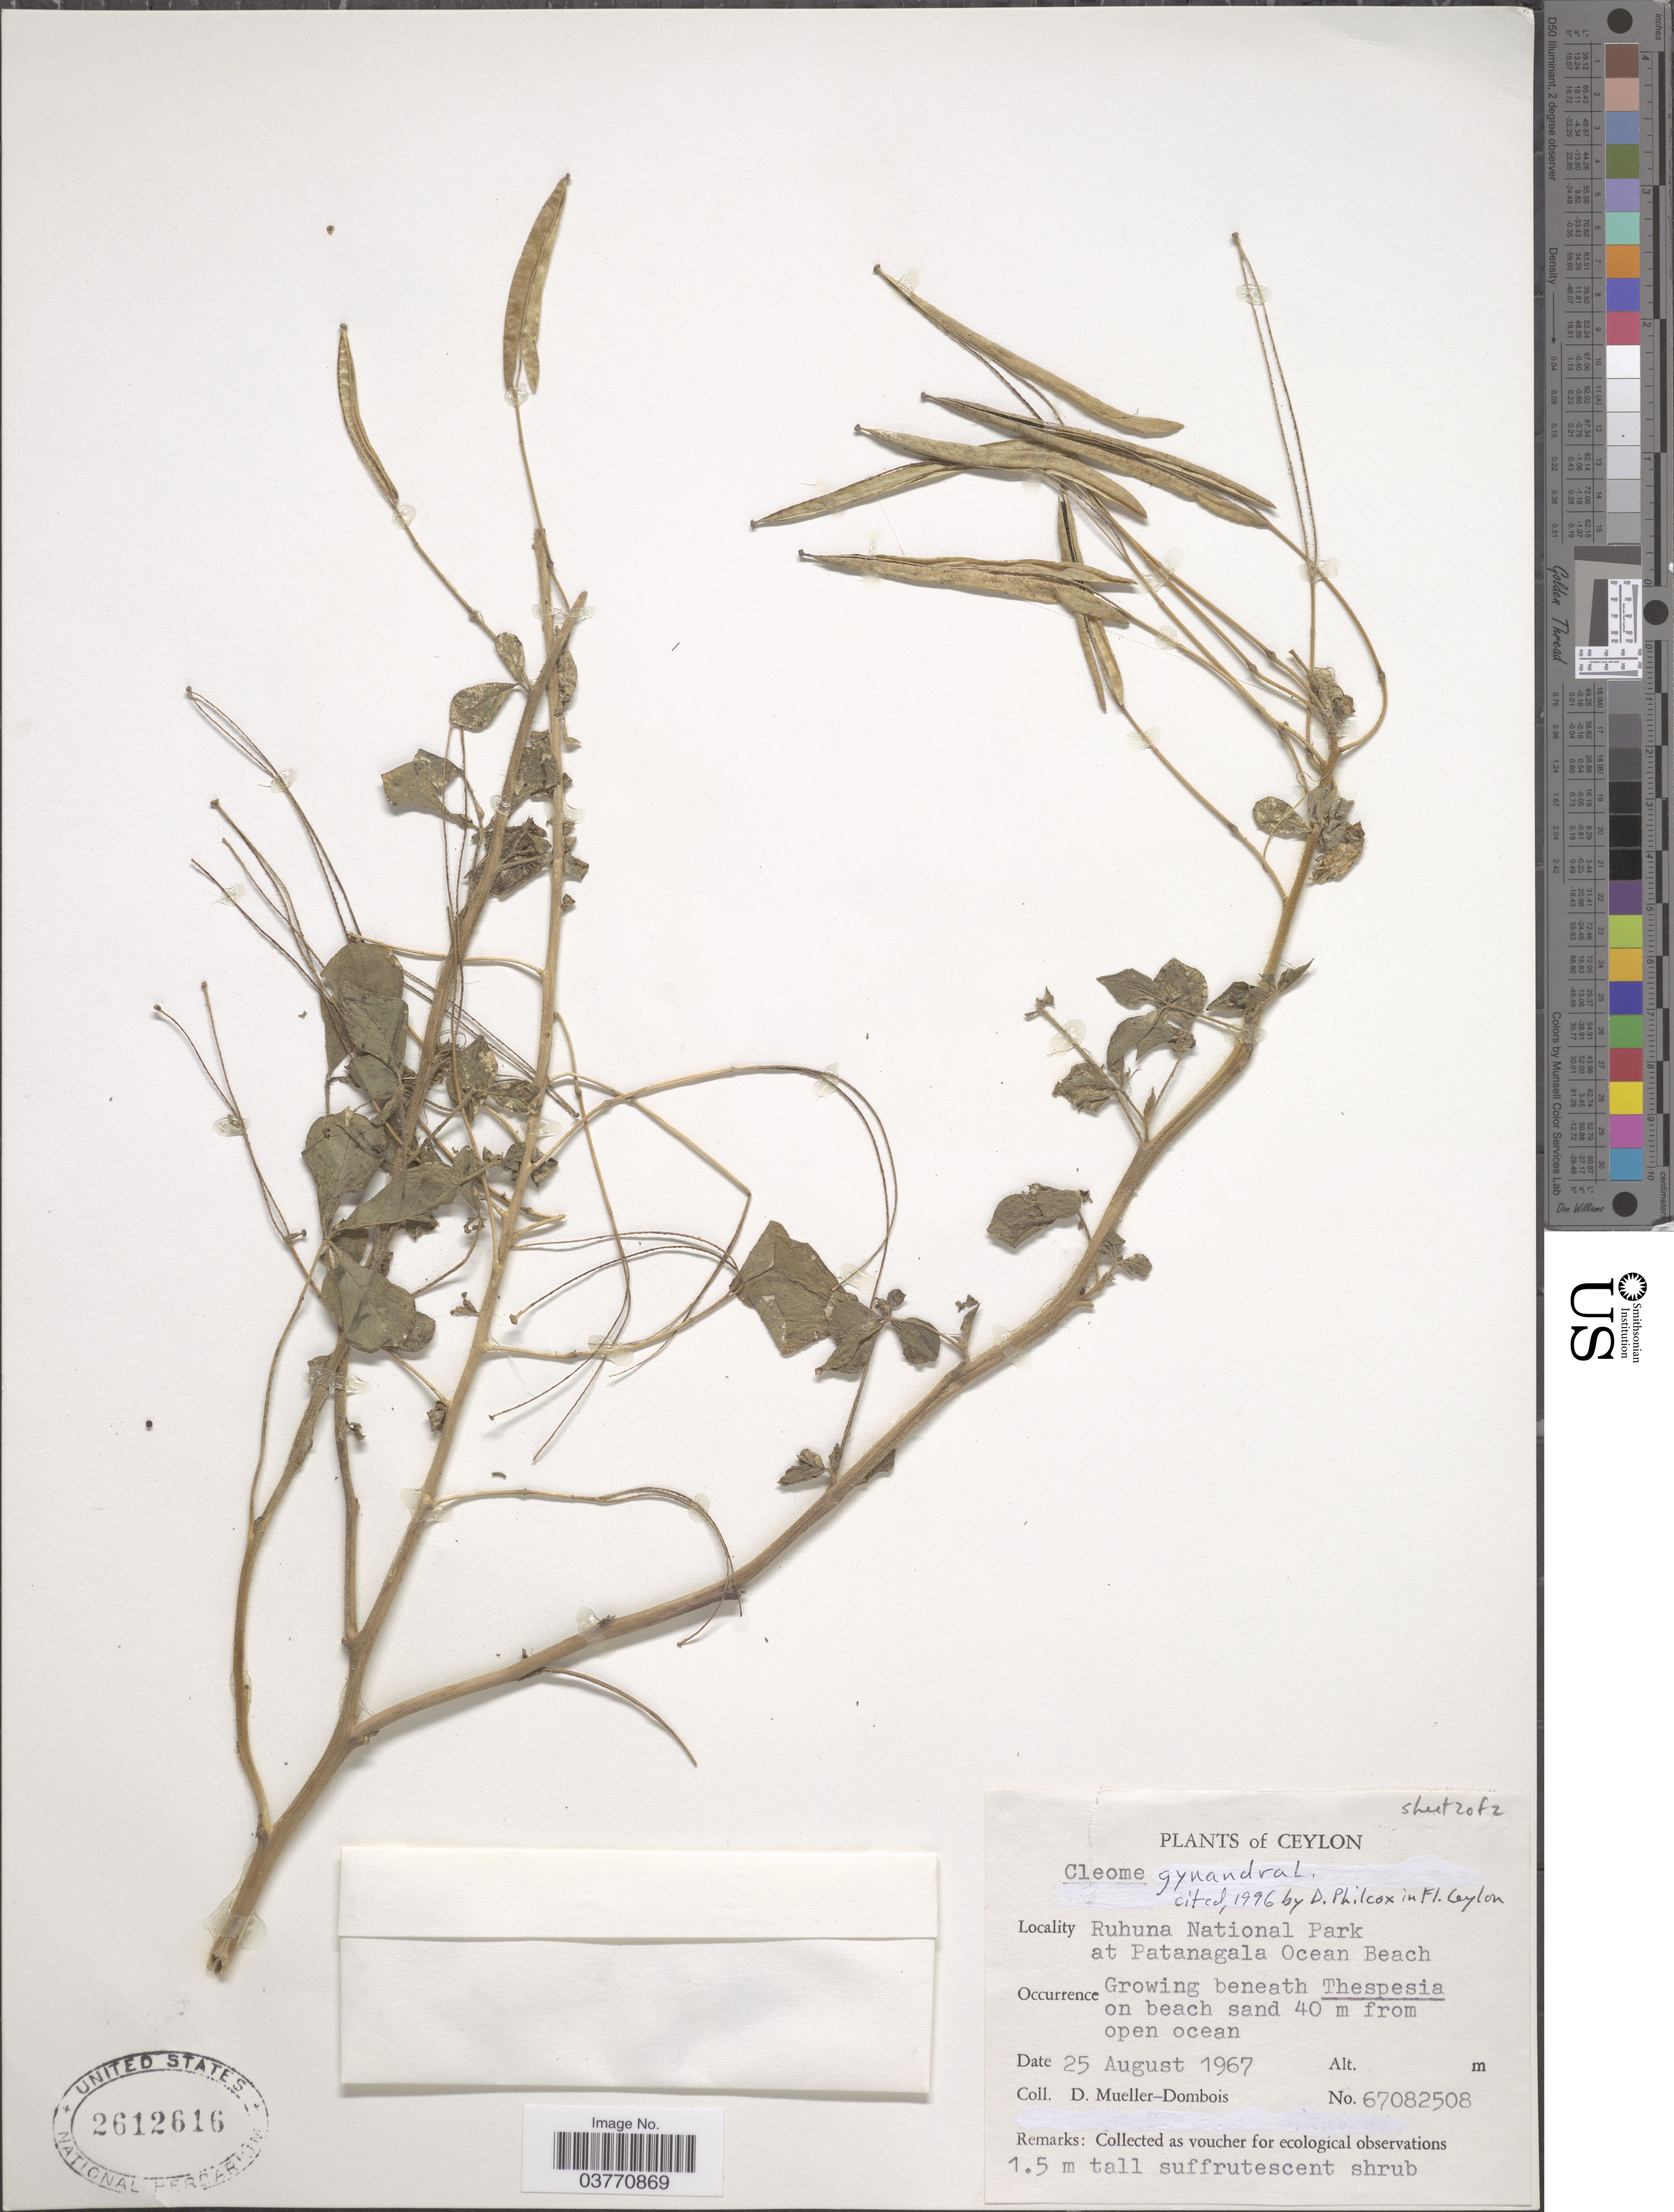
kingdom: Plantae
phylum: Tracheophyta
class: Magnoliopsida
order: Brassicales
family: Cleomaceae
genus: Gynandropsis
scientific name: Gynandropsis gynandra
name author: (L.) Briq.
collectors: D. Meuller-Dombois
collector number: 67082508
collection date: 1967-08-25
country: Sri Lanka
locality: Ceylon. Ruhuna National Park at Patanagala Ocean Beach.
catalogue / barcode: US 2612616